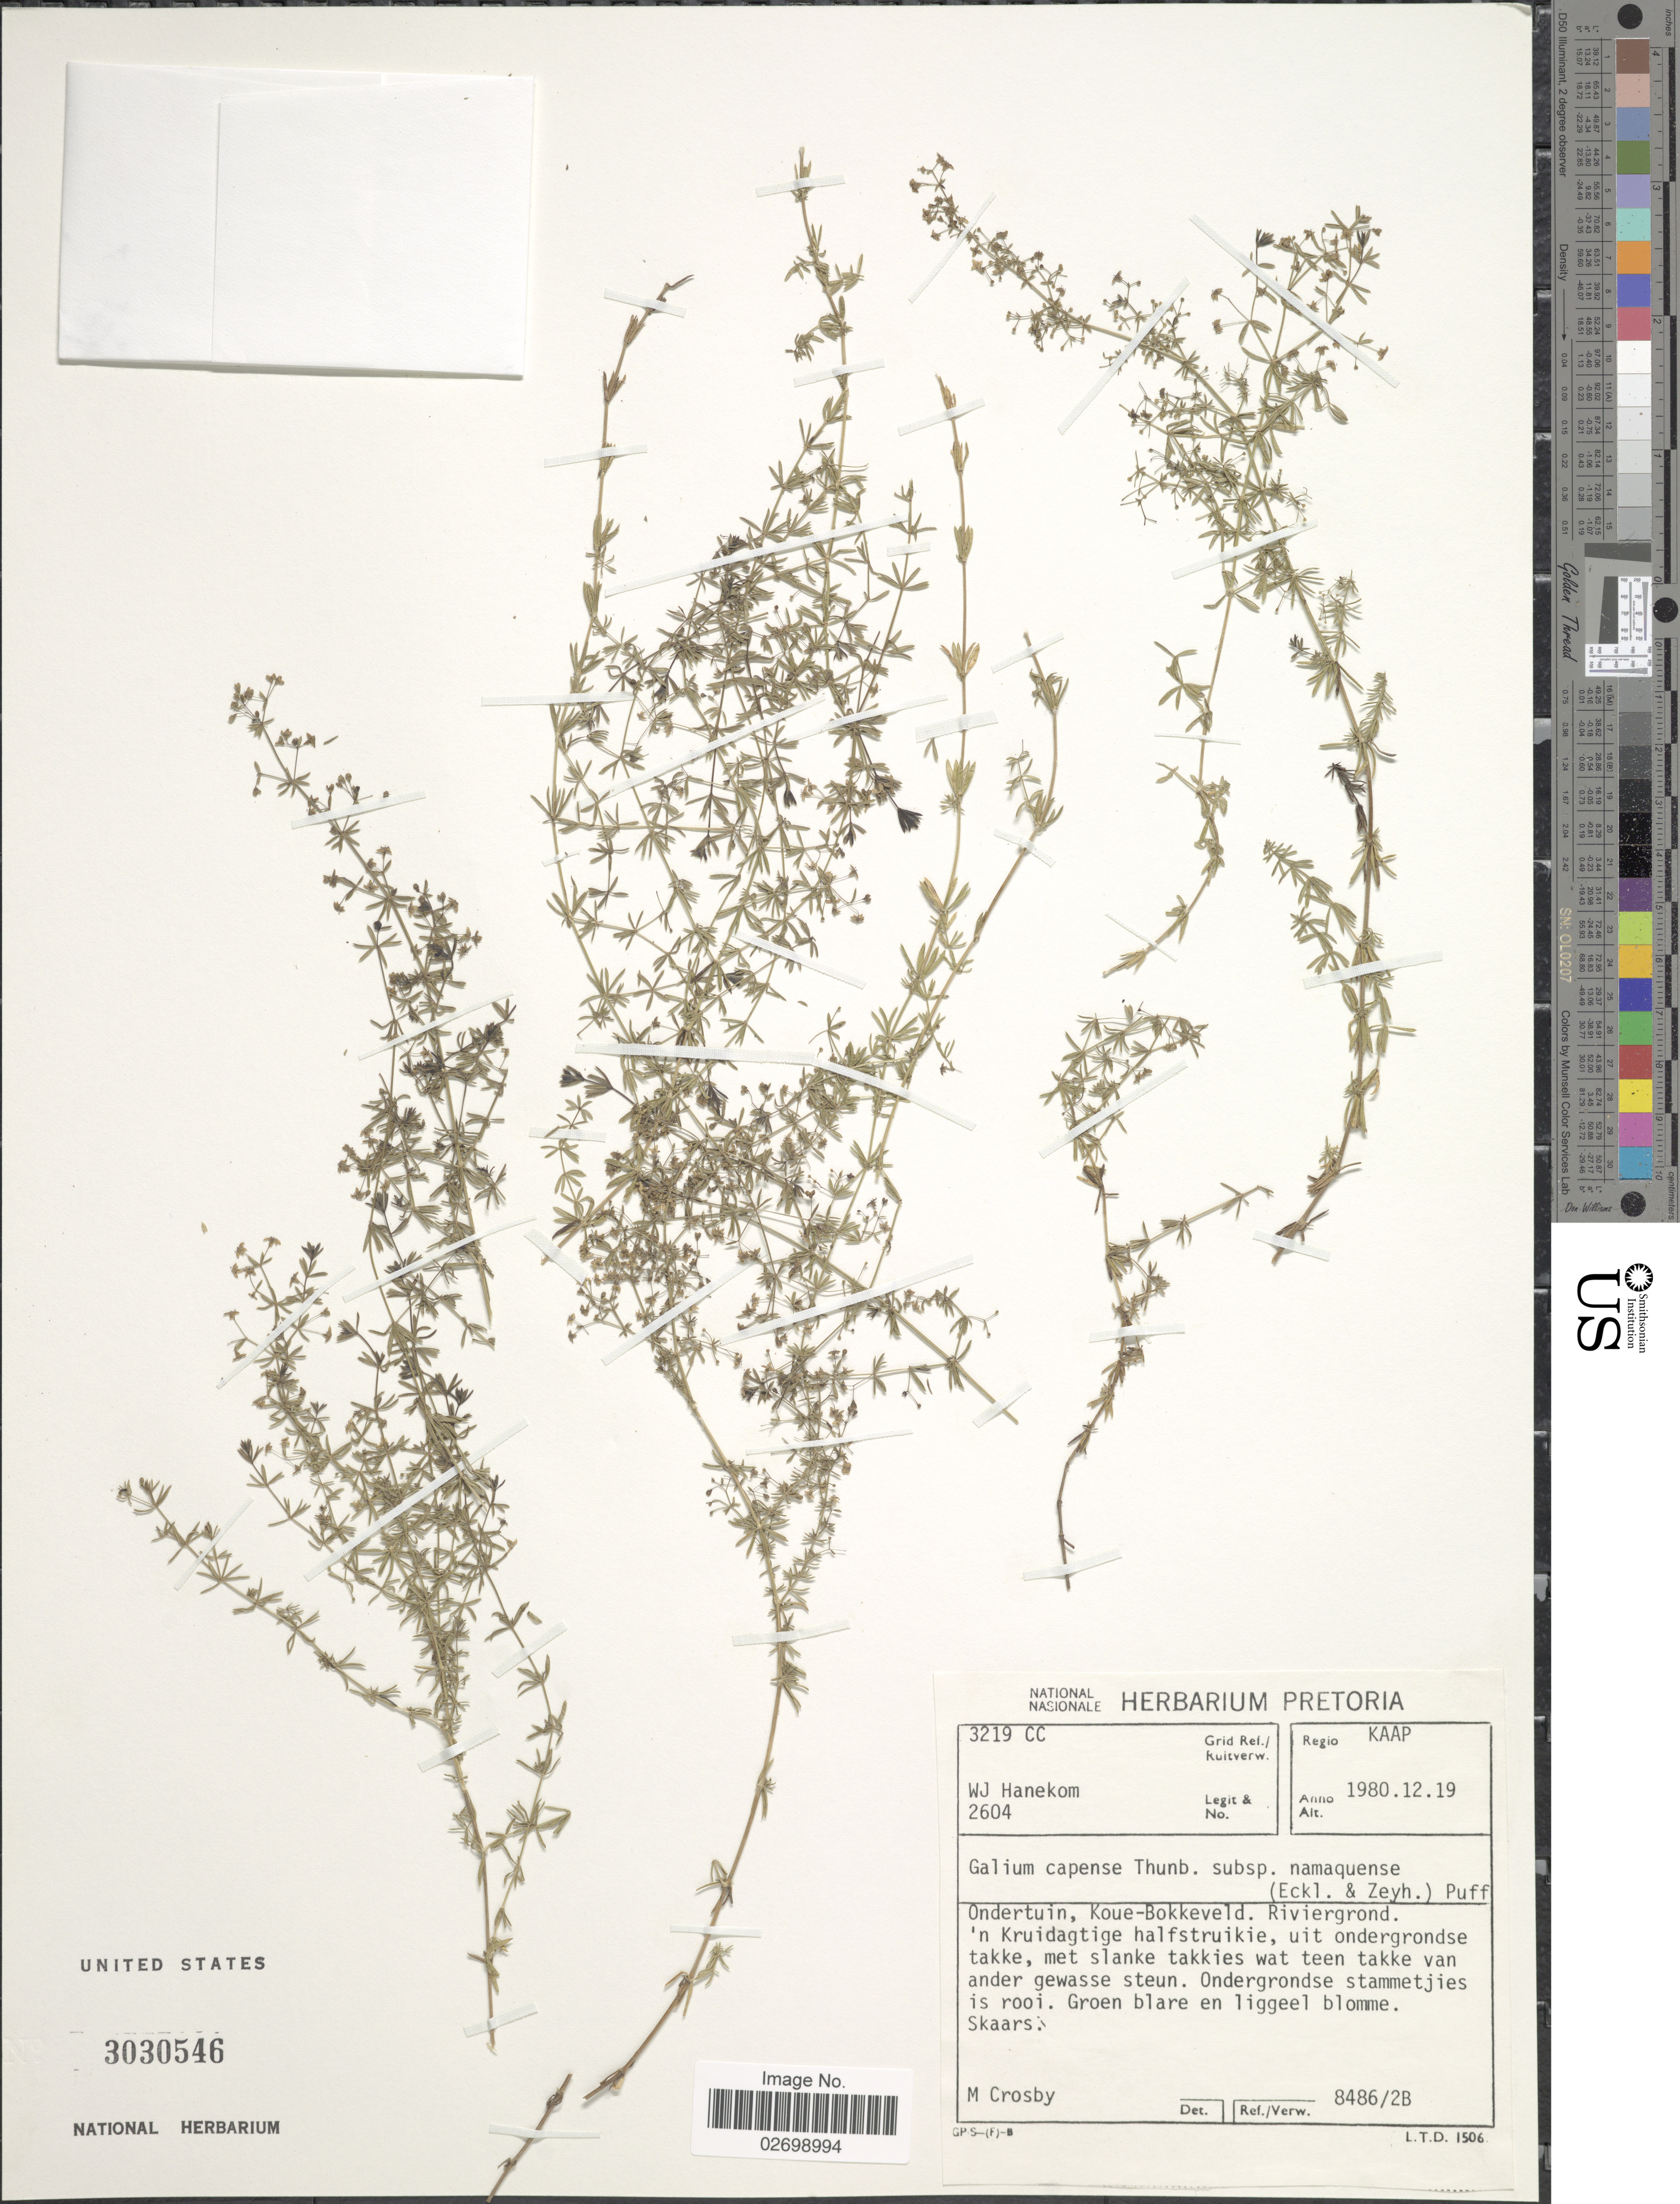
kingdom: Plantae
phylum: Tracheophyta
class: Magnoliopsida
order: Gentianales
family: Rubiaceae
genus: Galium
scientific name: Galium capense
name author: Thunb.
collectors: W. Hanekom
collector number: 2604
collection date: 1980-12-19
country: South Africa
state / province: Northern Cape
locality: Regio Kaap. Ondertuin, Koue-Bokkeveld. Riviergrond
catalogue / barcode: US 3030546